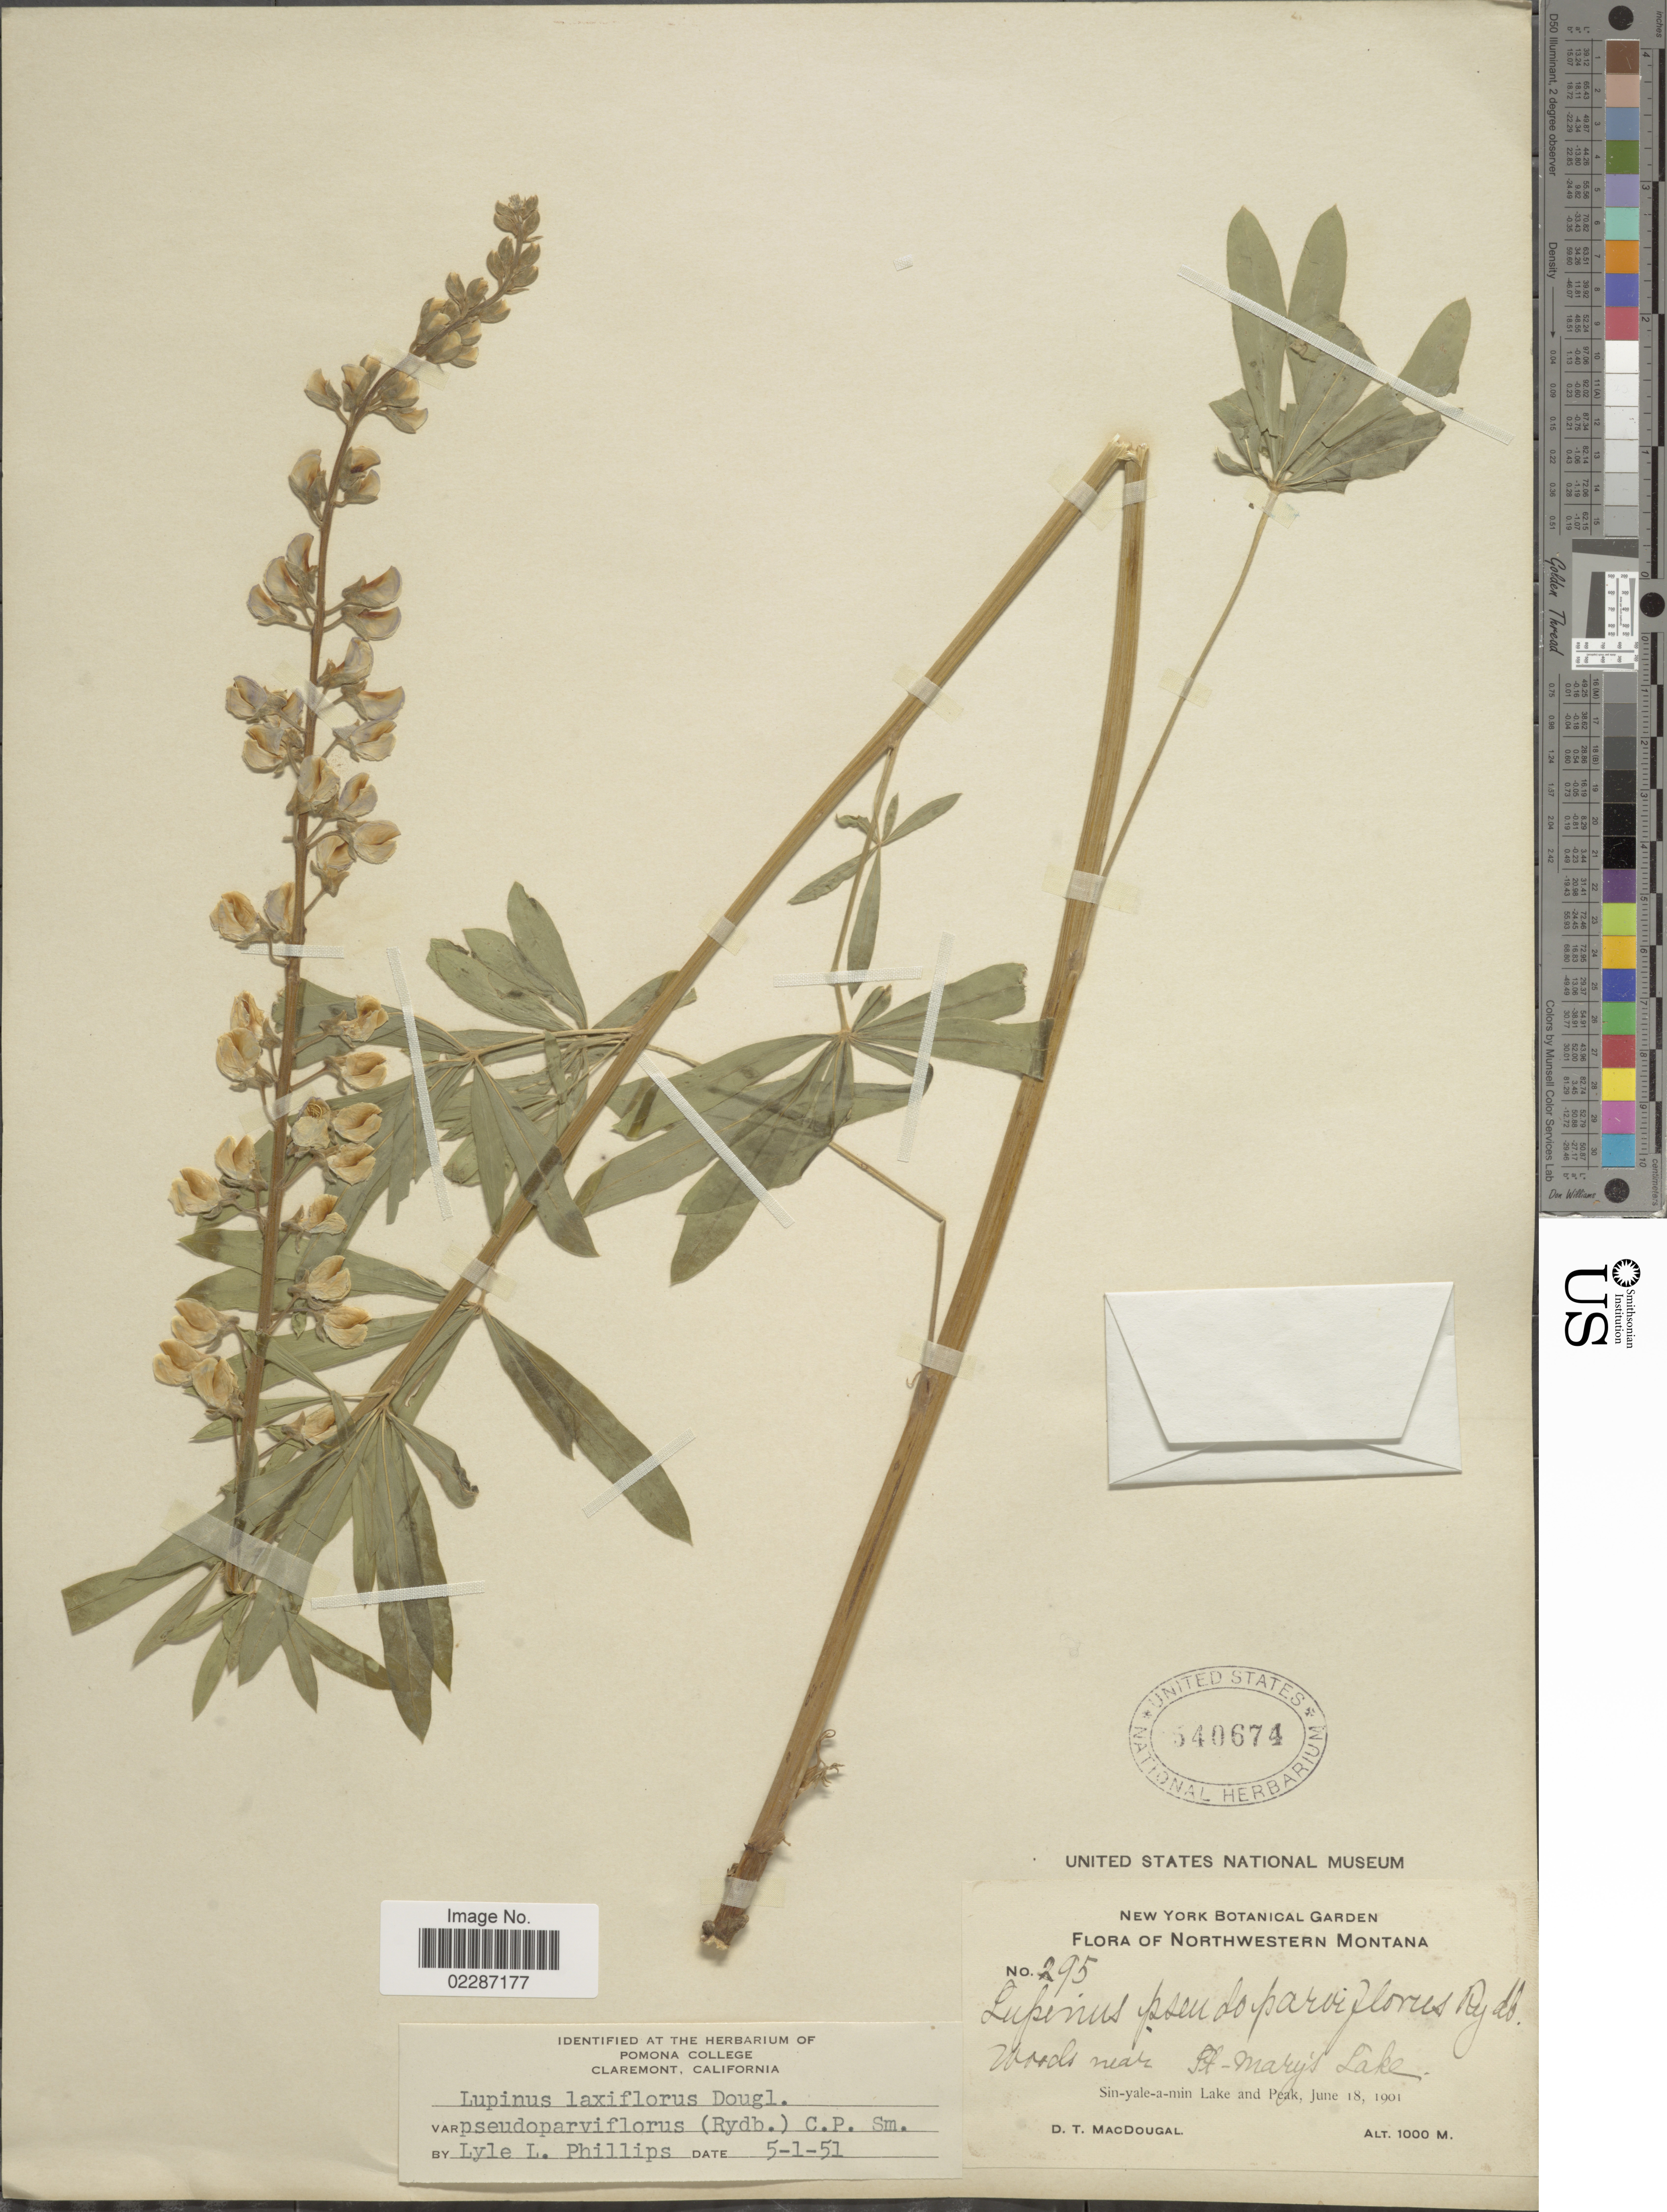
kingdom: Plantae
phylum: Tracheophyta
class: Magnoliopsida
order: Fabales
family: Fabaceae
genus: Lupinus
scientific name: Lupinus pseudoparviflorus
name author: Rydb.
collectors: D. T. MacDougal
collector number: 295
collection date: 1901-06-18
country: United States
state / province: Montana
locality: Northwestern Montana, Woods near Pt Marijs Lake, Sin-yale-a-min Lake and Peak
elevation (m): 1000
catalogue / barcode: US 540674